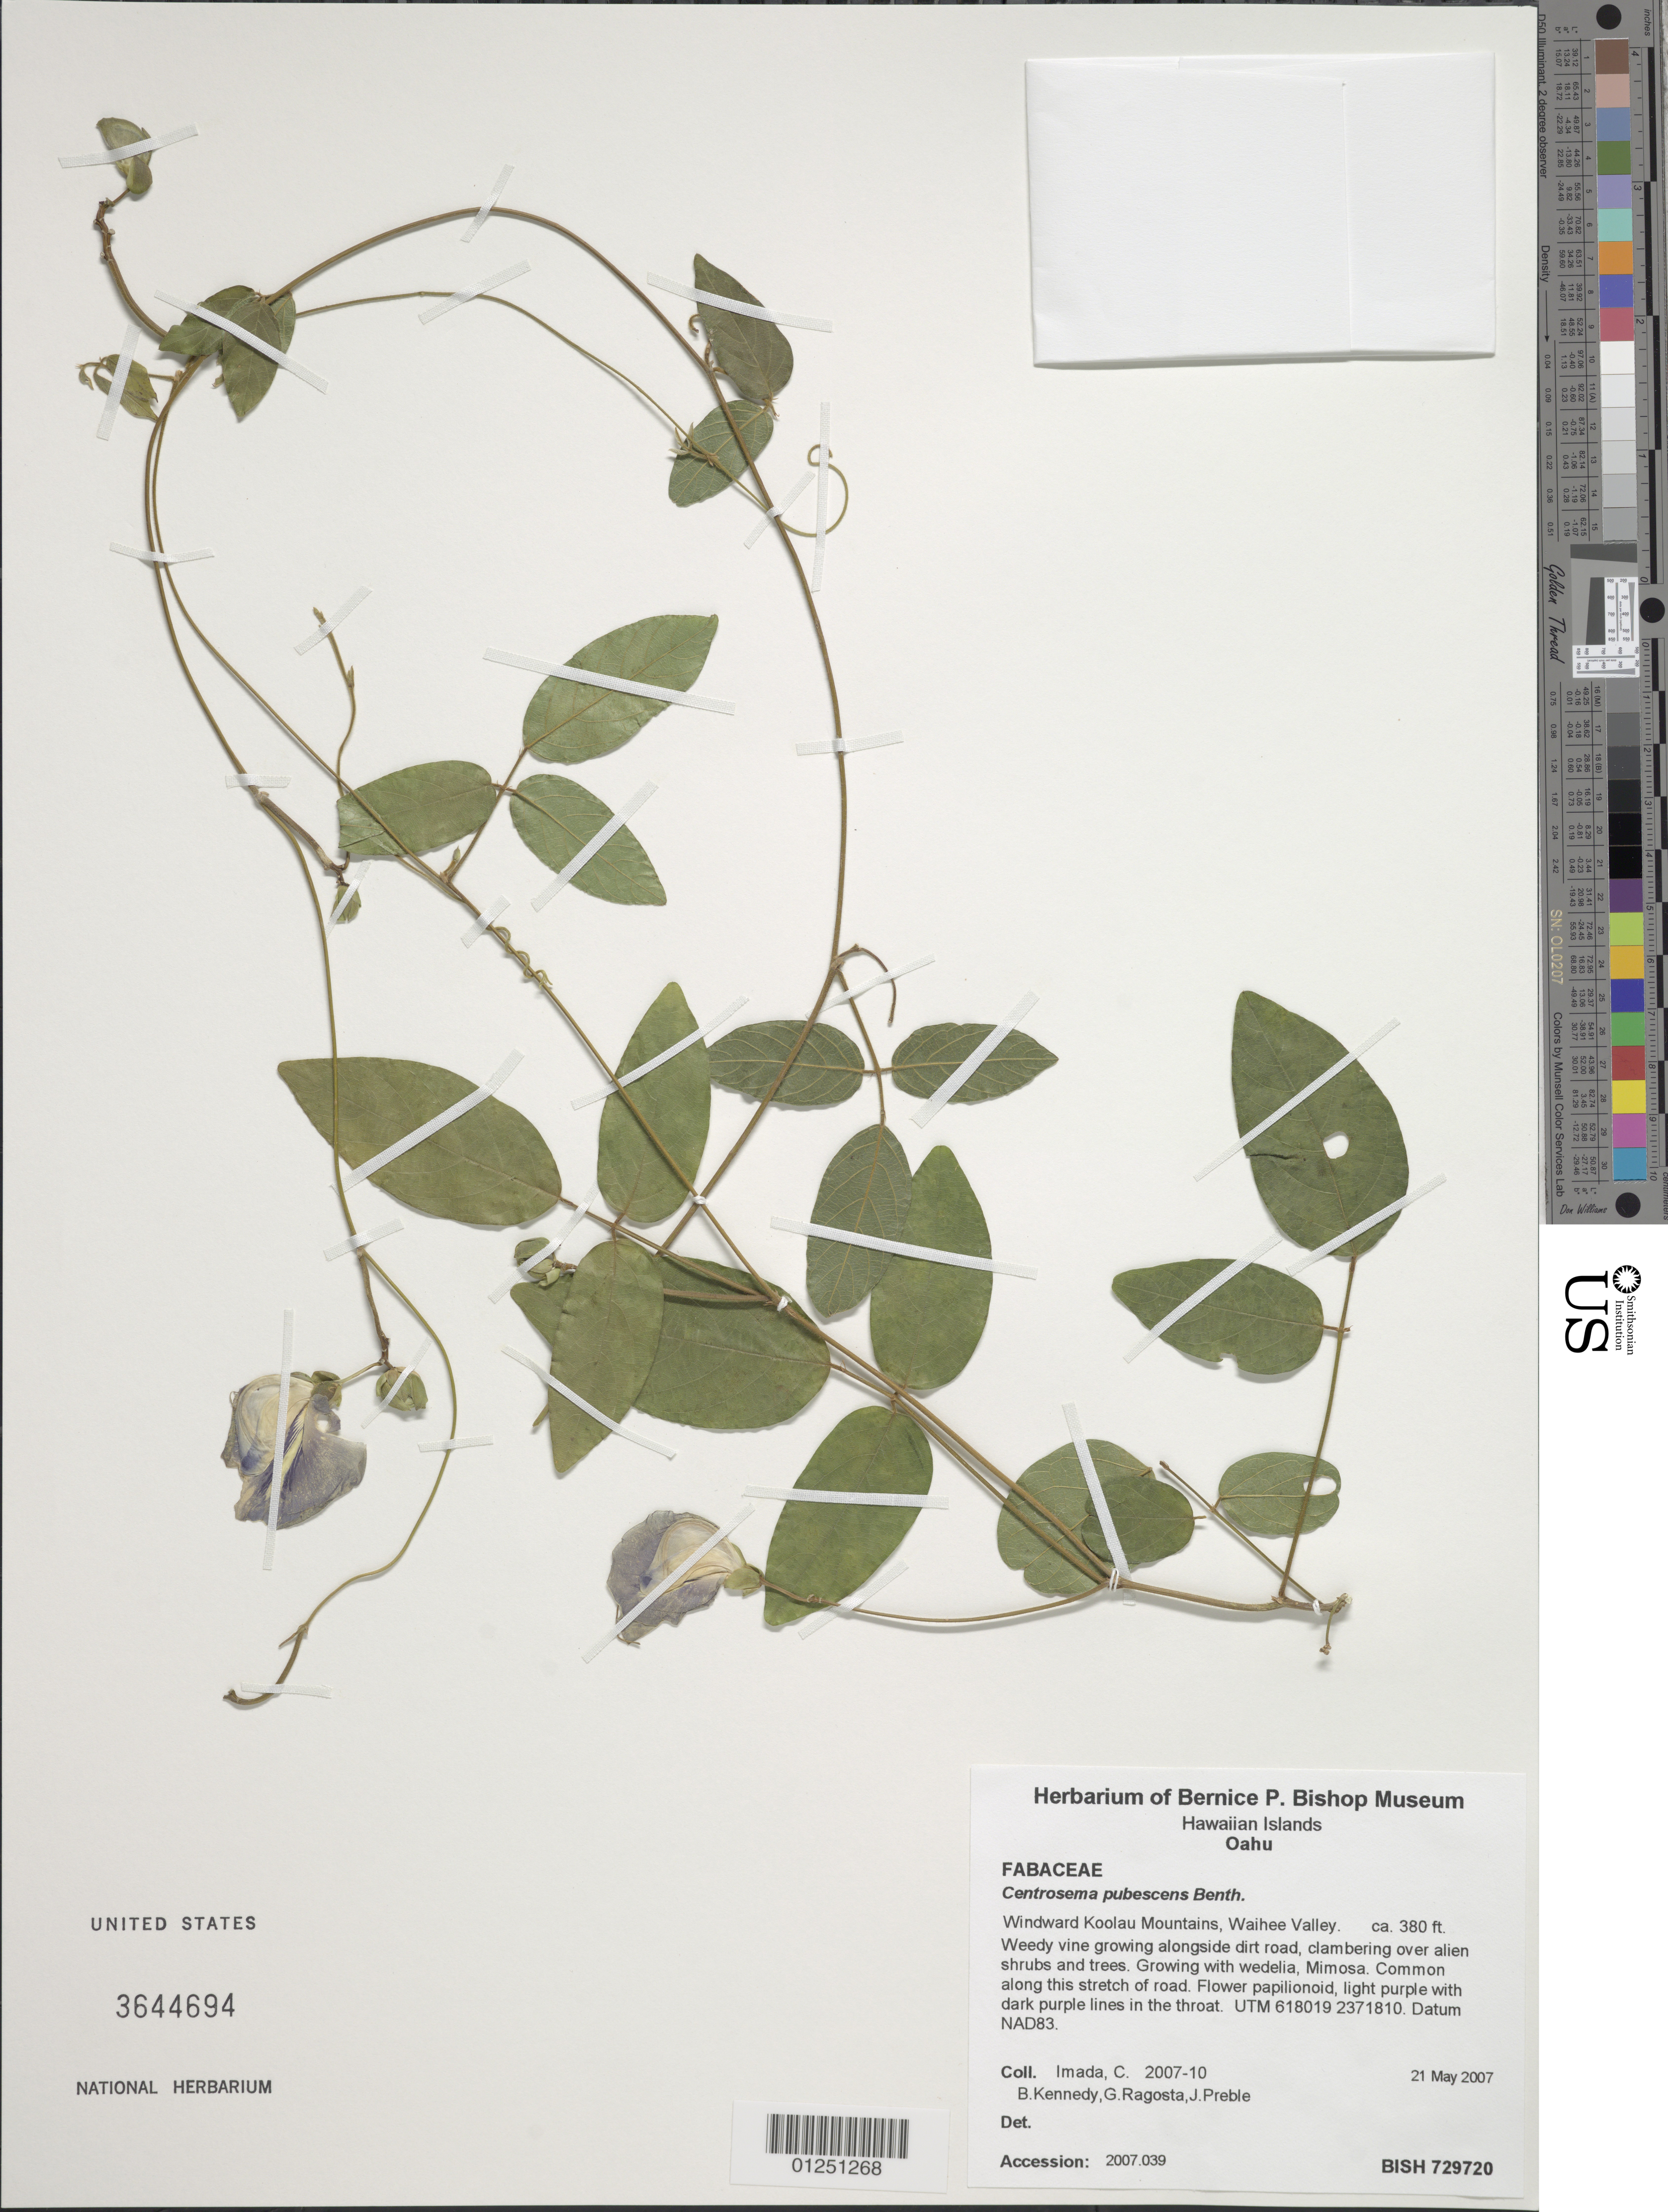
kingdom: Plantae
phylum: Tracheophyta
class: Magnoliopsida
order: Fabales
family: Fabaceae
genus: Centrosema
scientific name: Centrosema pubescens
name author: Benth.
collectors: C. Imada, B. Kennedy, G. Ragosta & J. Preble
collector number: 2007-10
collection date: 2007-05-21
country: United States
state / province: Hawaii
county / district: Honolulu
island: Oahu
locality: Windward Koolau Mountains, Waihee Valley, growing alongside dirt road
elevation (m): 116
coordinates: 618019, 2371810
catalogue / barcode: US 3644694